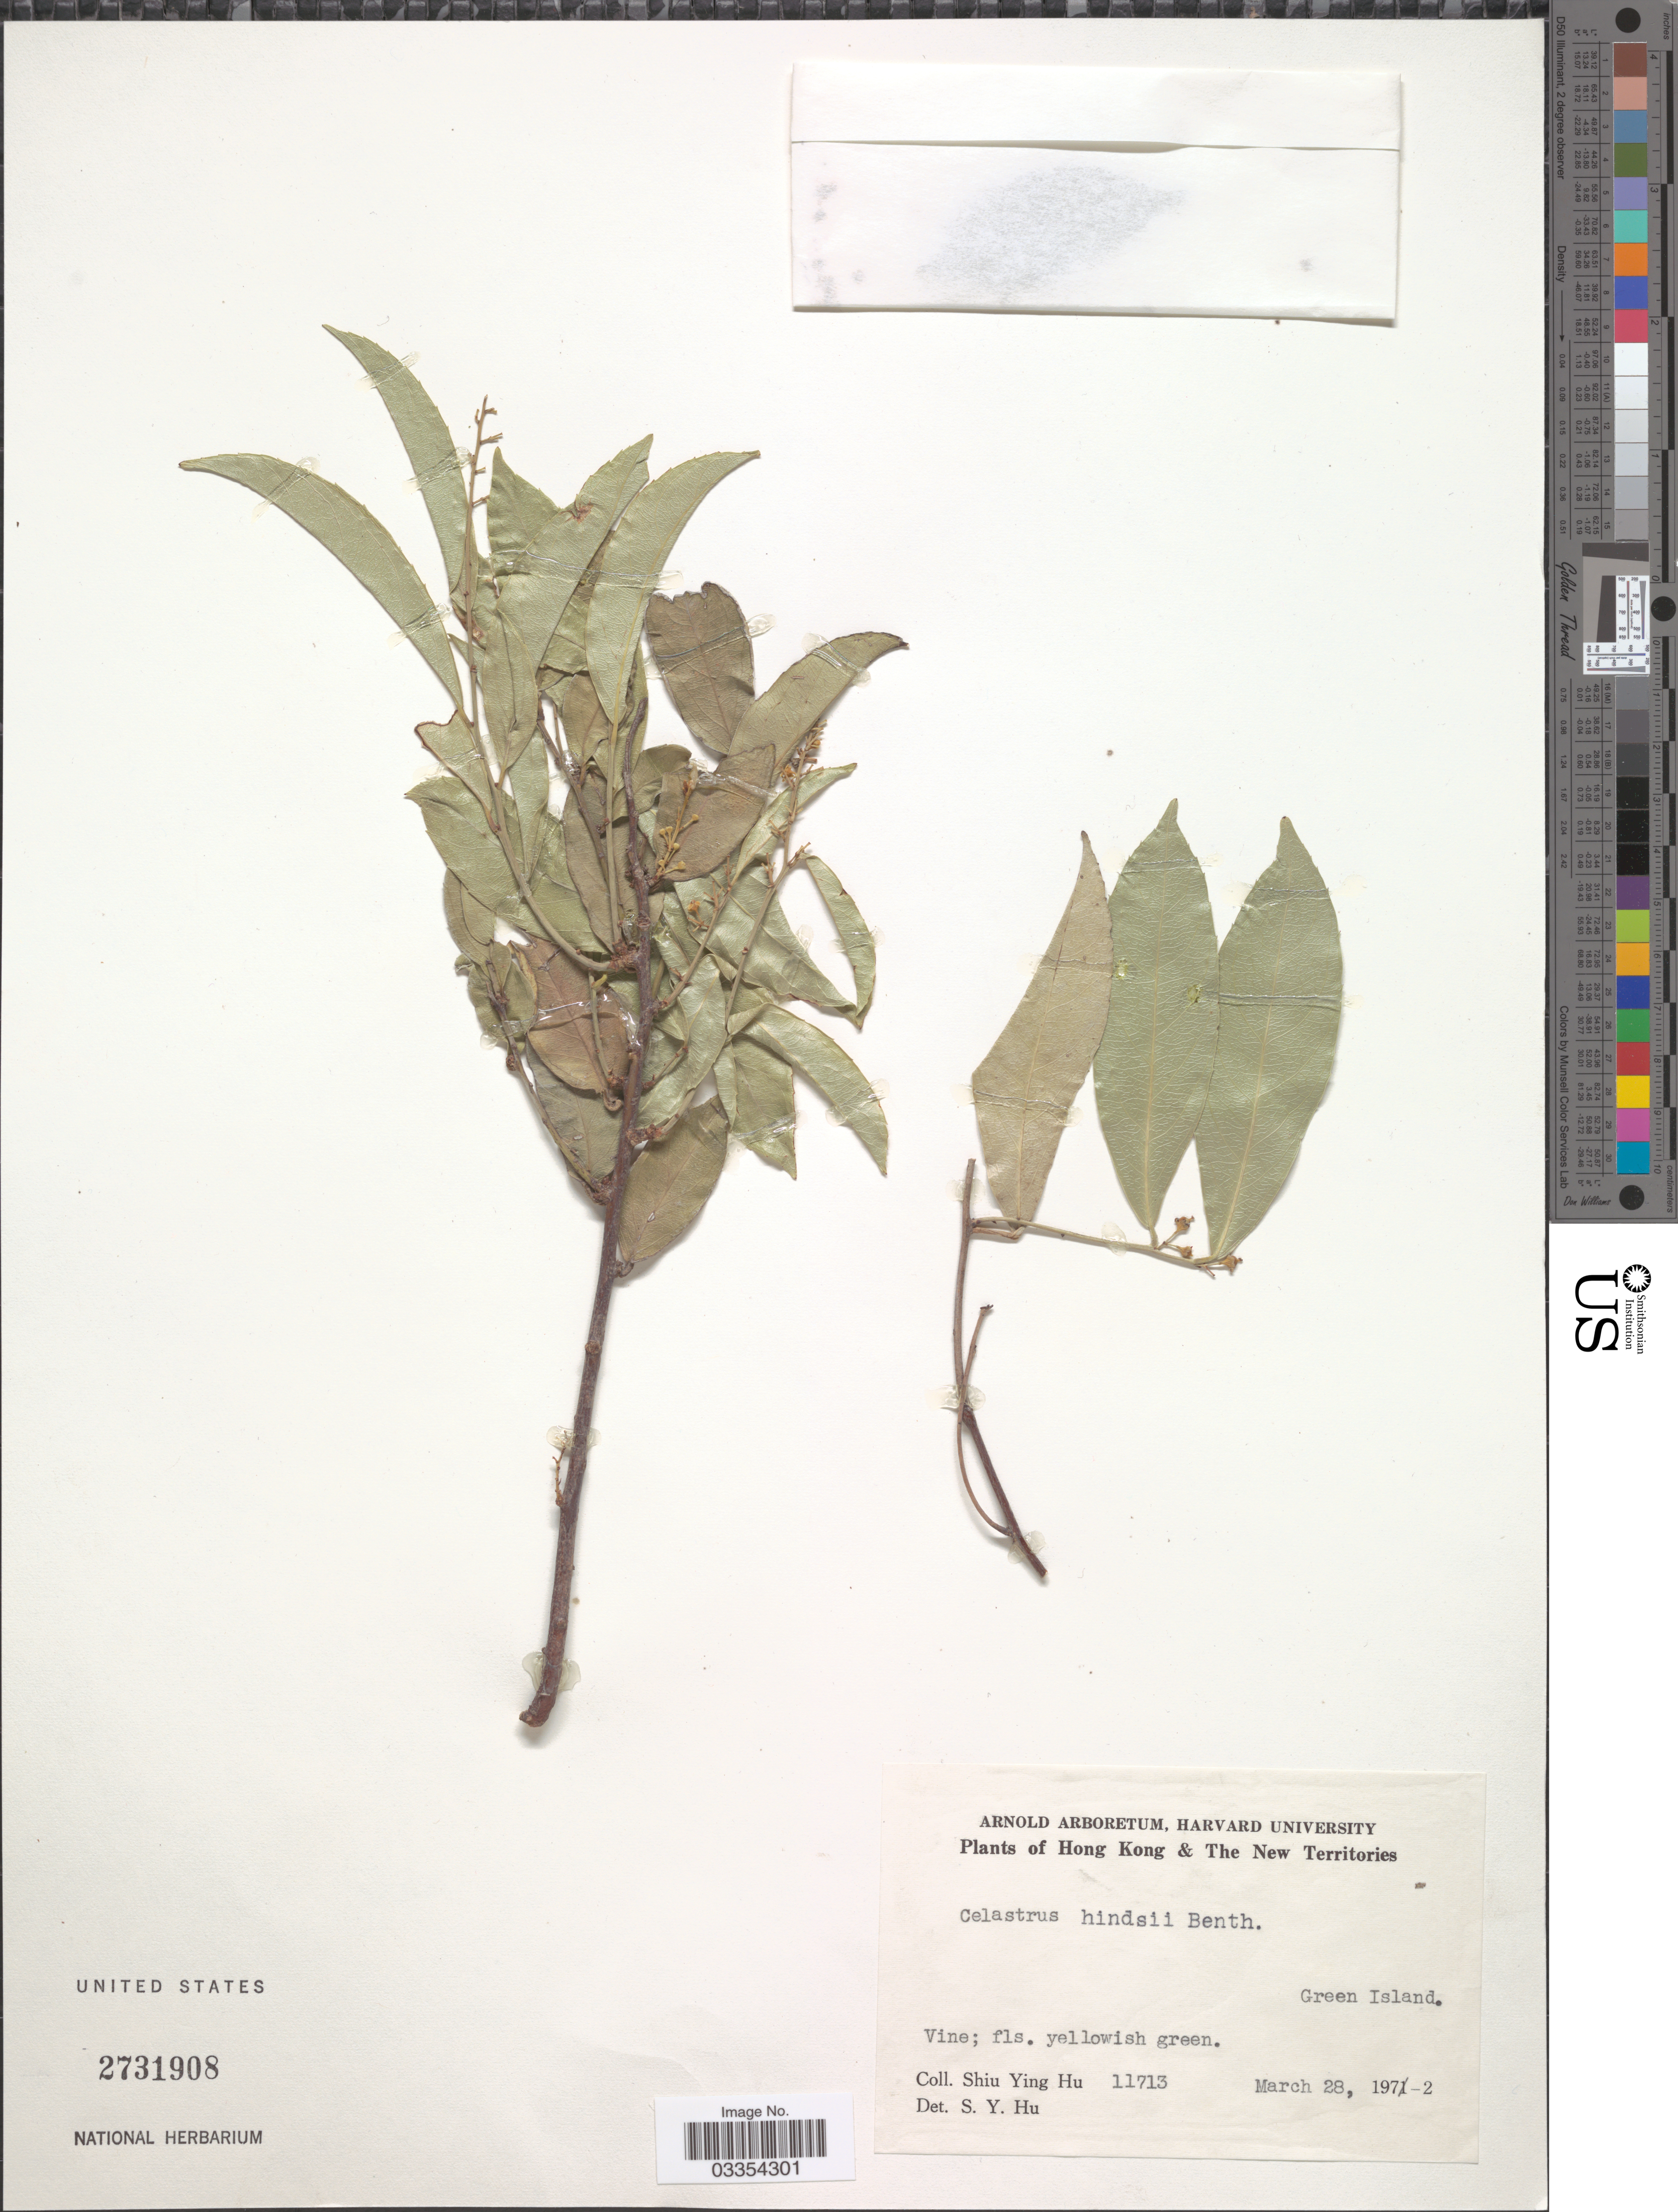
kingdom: Plantae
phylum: Tracheophyta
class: Magnoliopsida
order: Celastrales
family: Celastraceae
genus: Celastrus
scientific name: Celastrus hindsii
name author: Benth.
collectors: S. Y. Hu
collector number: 11713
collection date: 1972-03-28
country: China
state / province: Hong Kong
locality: Hong Kong & The New Territories. Green Island.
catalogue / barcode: US 2731908